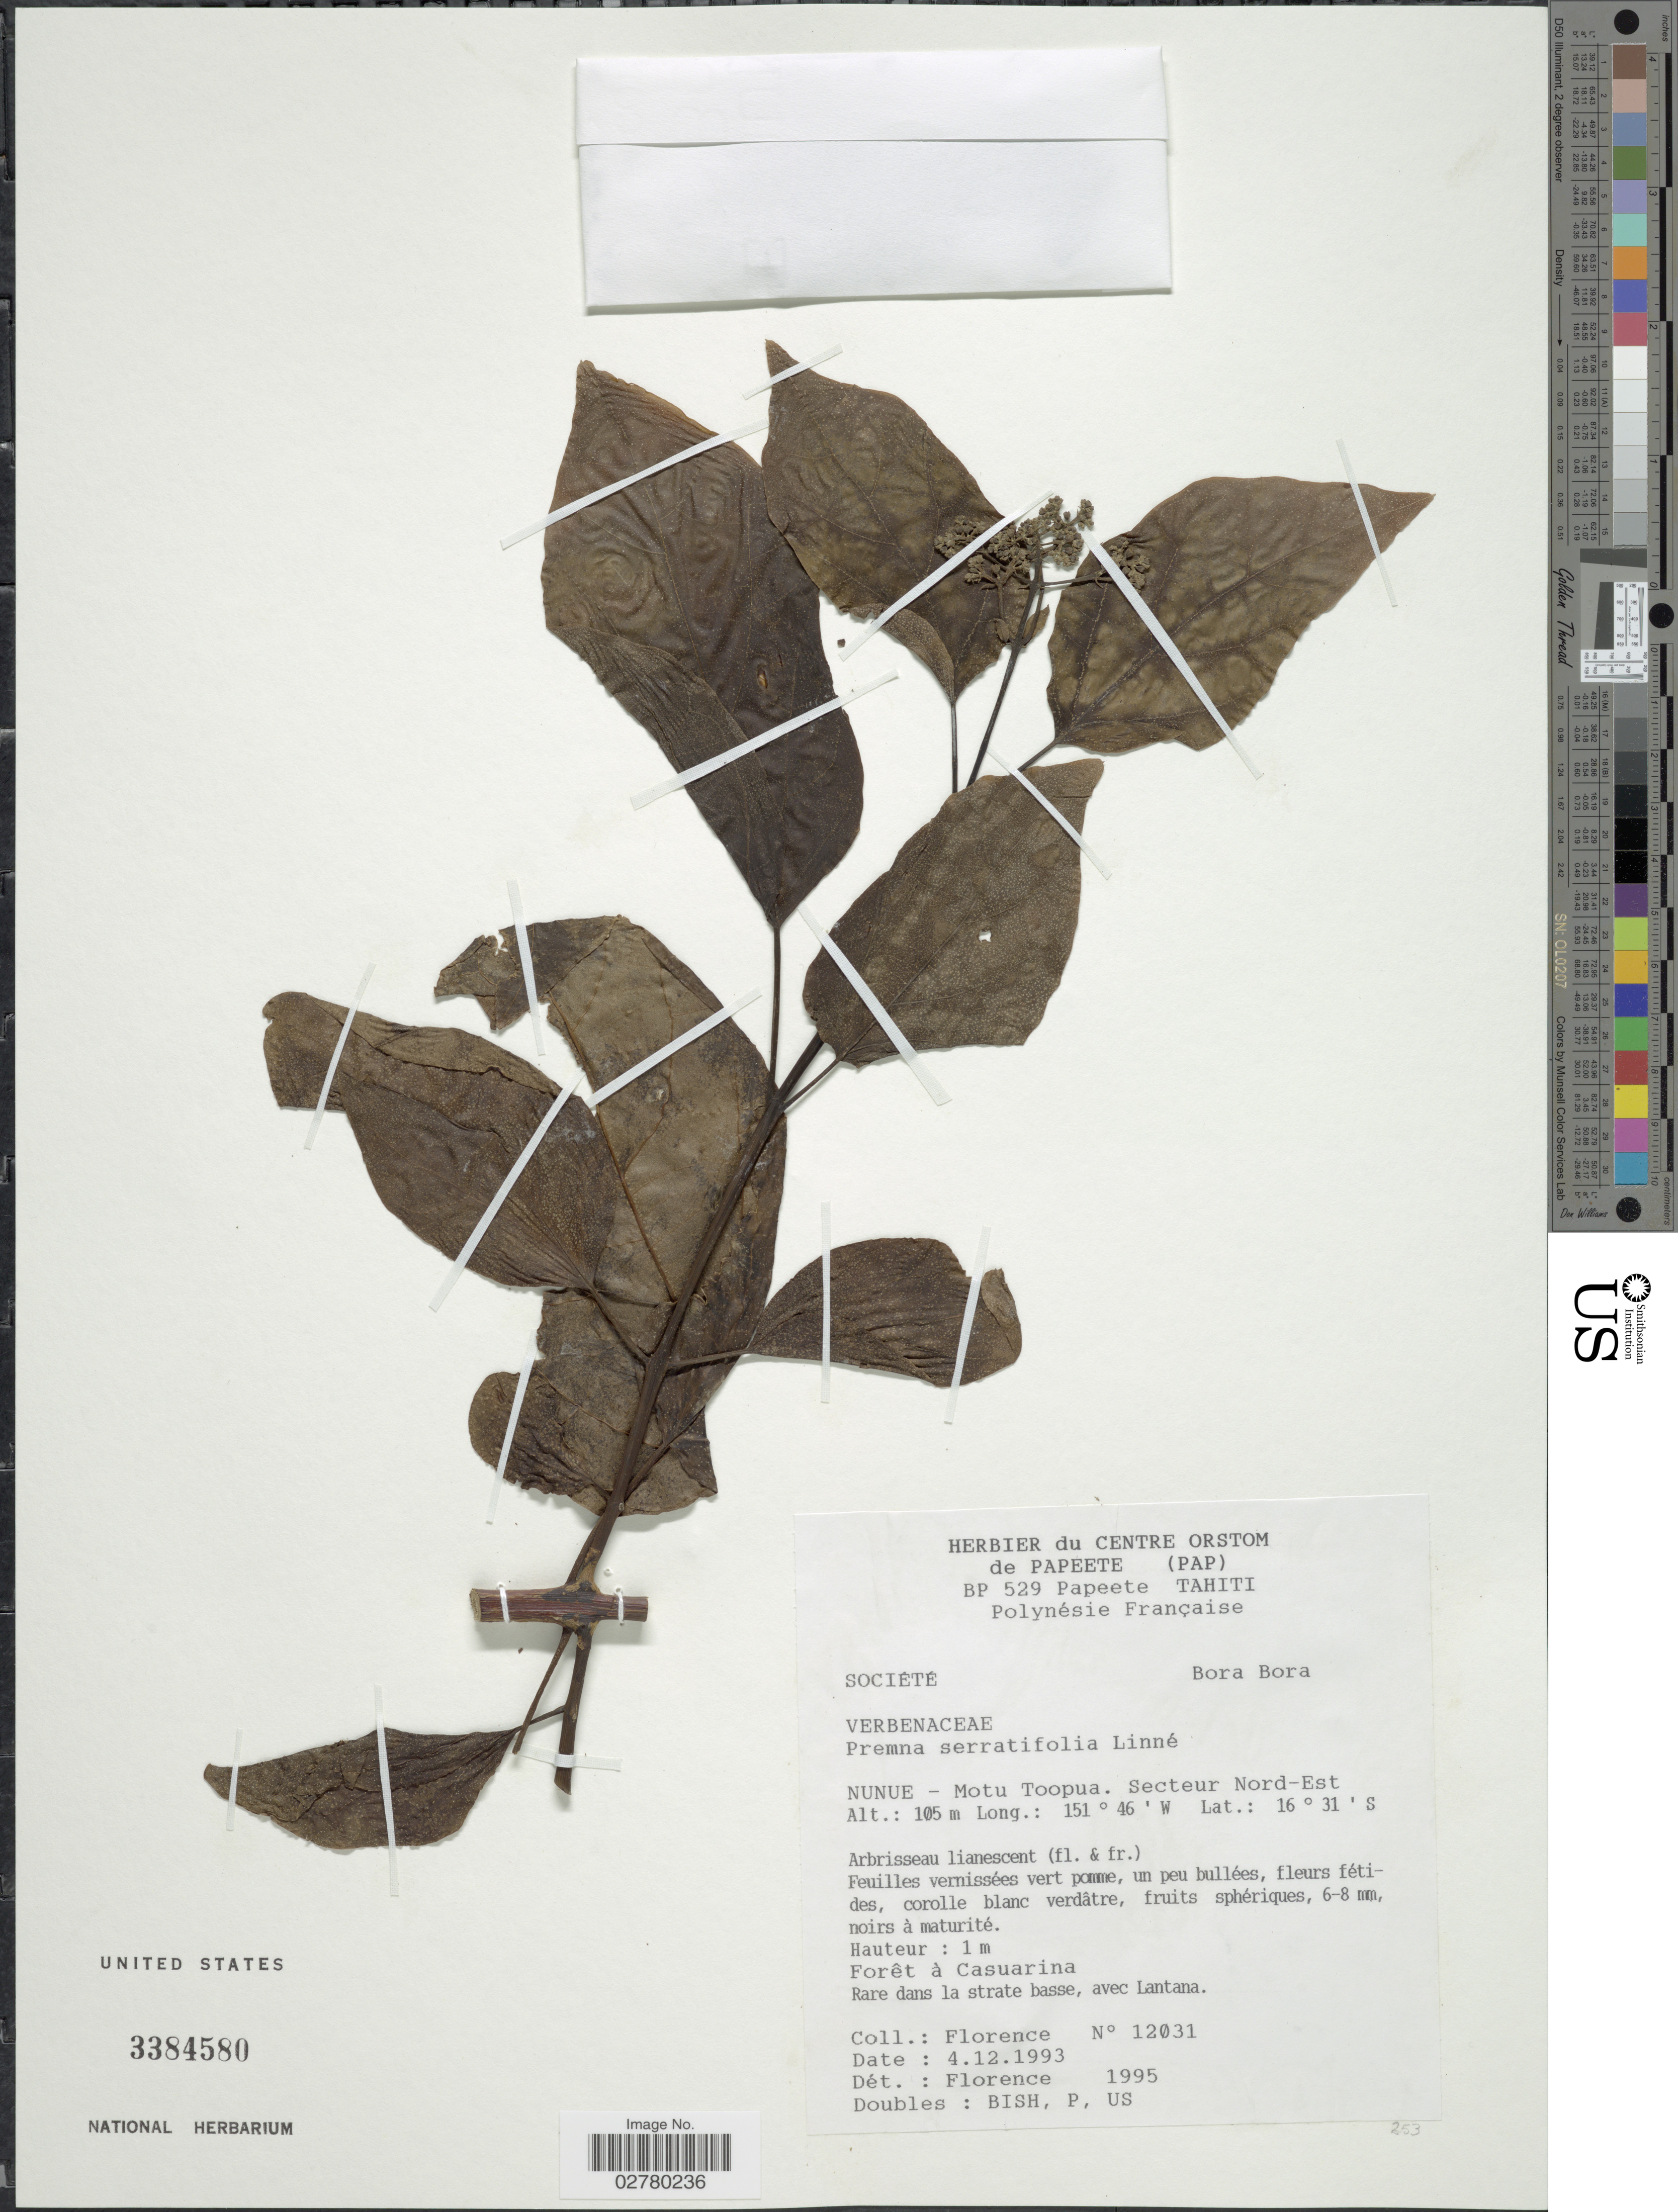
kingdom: Plantae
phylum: Tracheophyta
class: Magnoliopsida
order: Lamiales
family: Lamiaceae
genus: Premna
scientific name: Premna serratifolia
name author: L.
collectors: -. Florence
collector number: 12031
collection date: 1993-12-04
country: French Polynesia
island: Bora Bora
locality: Société, Bora Bora, Nunue - Motu Toopua. Secteur Nord-Est.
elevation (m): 105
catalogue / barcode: US 3384580